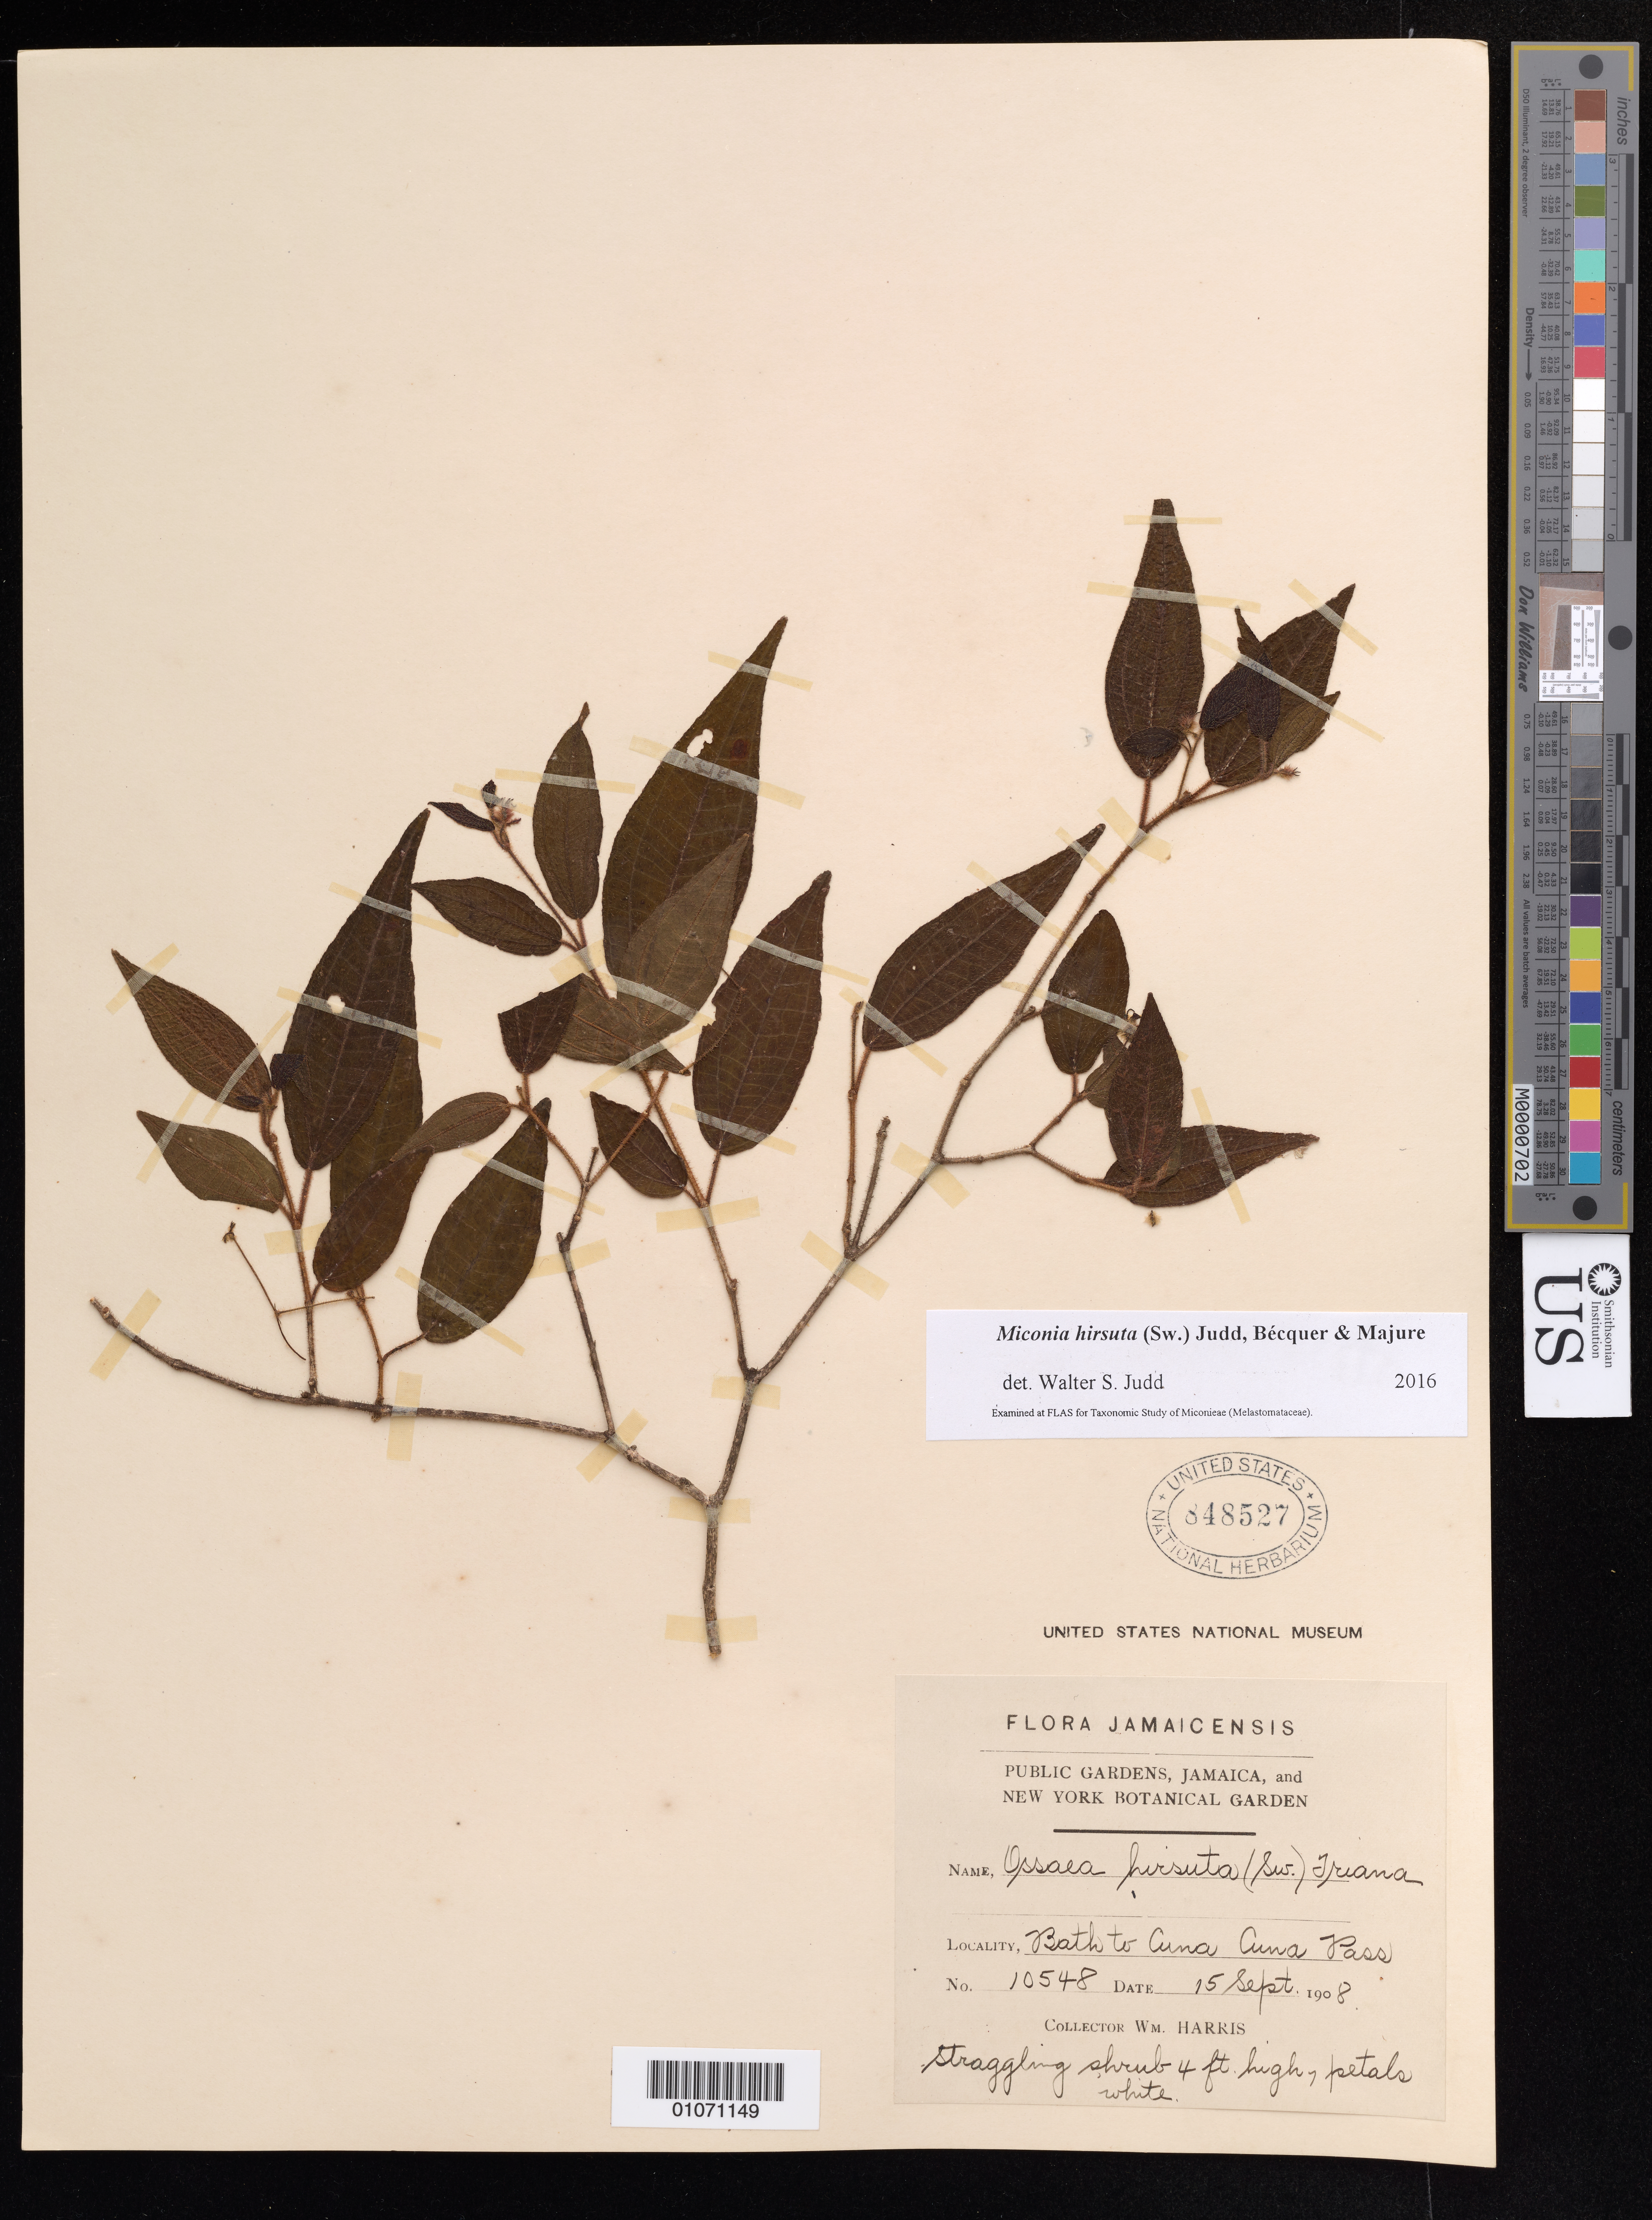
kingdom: Plantae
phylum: Tracheophyta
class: Magnoliopsida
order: Myrtales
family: Melastomataceae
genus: Miconia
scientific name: Miconia hirsuta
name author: (Sw.) Judd et al.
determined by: Judd, Walter S.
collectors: W. Harris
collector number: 10548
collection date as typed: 15 Sep 1908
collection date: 1908-09-15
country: Jamaica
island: Jamaica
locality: Bath to Cuna Cuna Pass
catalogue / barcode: US 848527